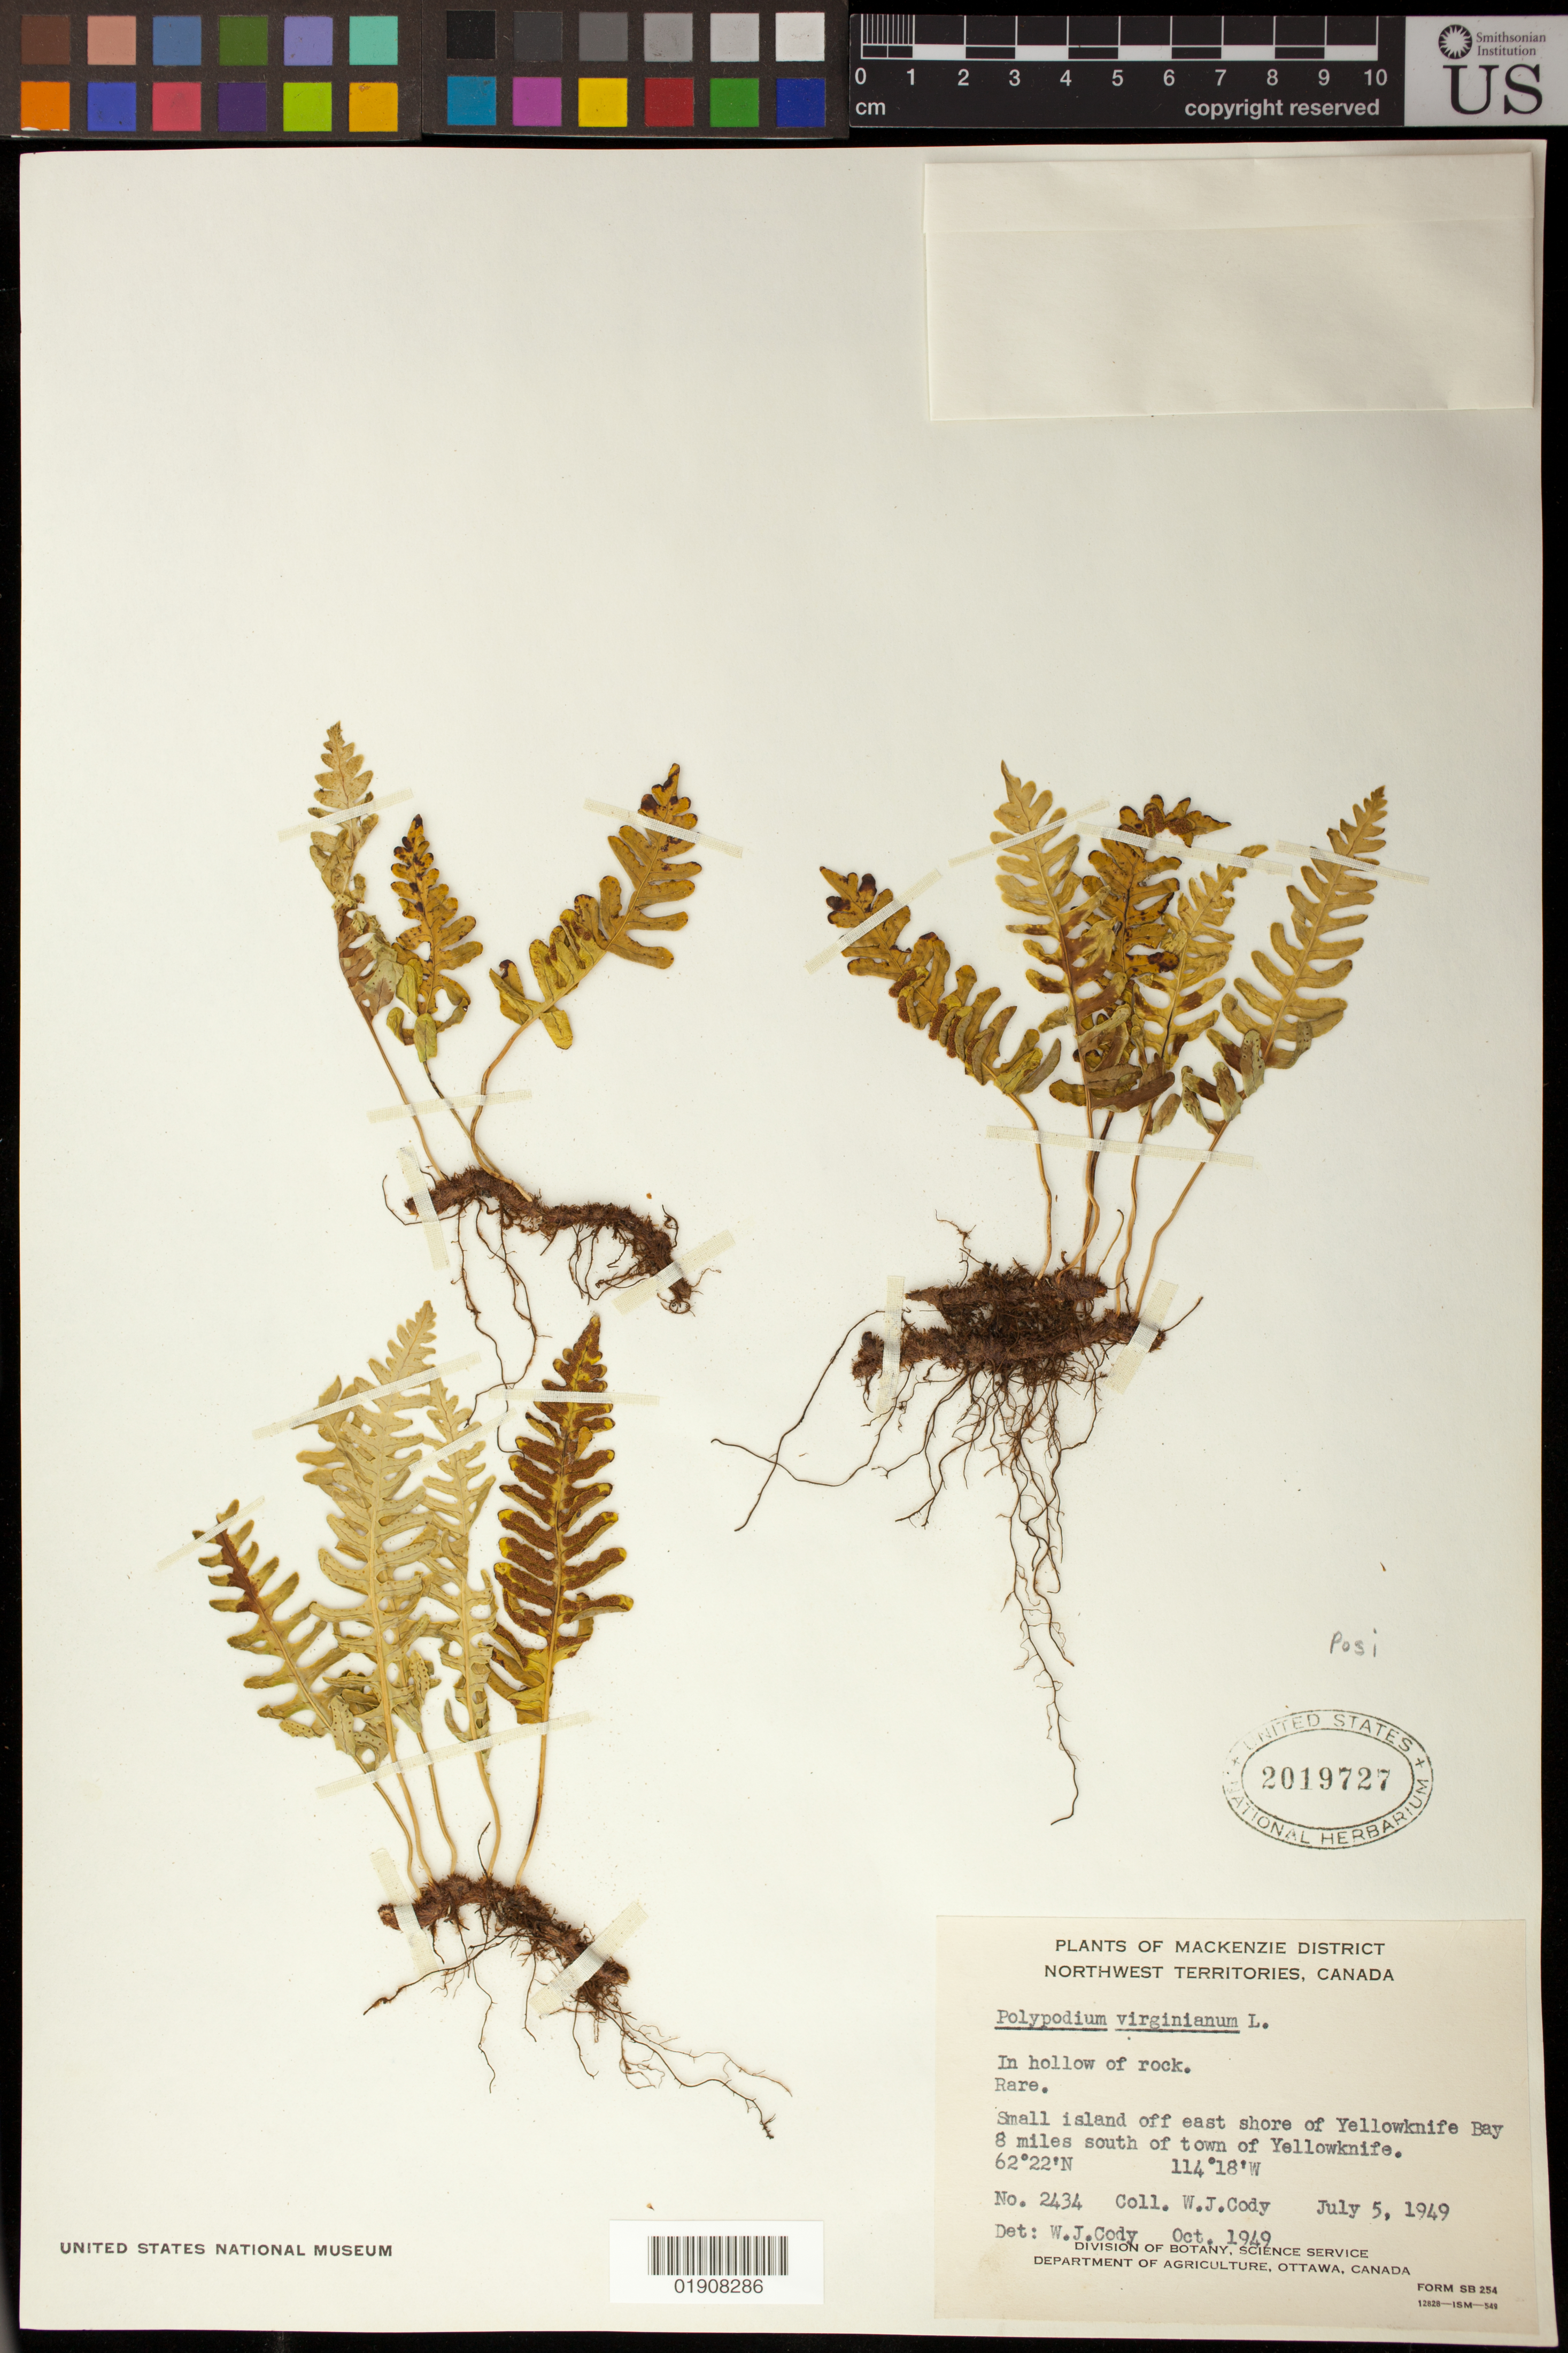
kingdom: Plantae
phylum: Tracheophyta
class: Polypodiopsida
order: Polypodiales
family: Polypodiaceae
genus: Polypodium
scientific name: Polypodium sibiricum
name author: Sipliv.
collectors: W. Cody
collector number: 2434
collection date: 1949-07-10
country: Canada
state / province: Northwest Territories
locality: Small island off east shore or Yellowknife Bay 8 miles south of town of Yellowknife.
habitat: In hollow of rock.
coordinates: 62 22 N, 114 18 W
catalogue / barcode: US 2019727